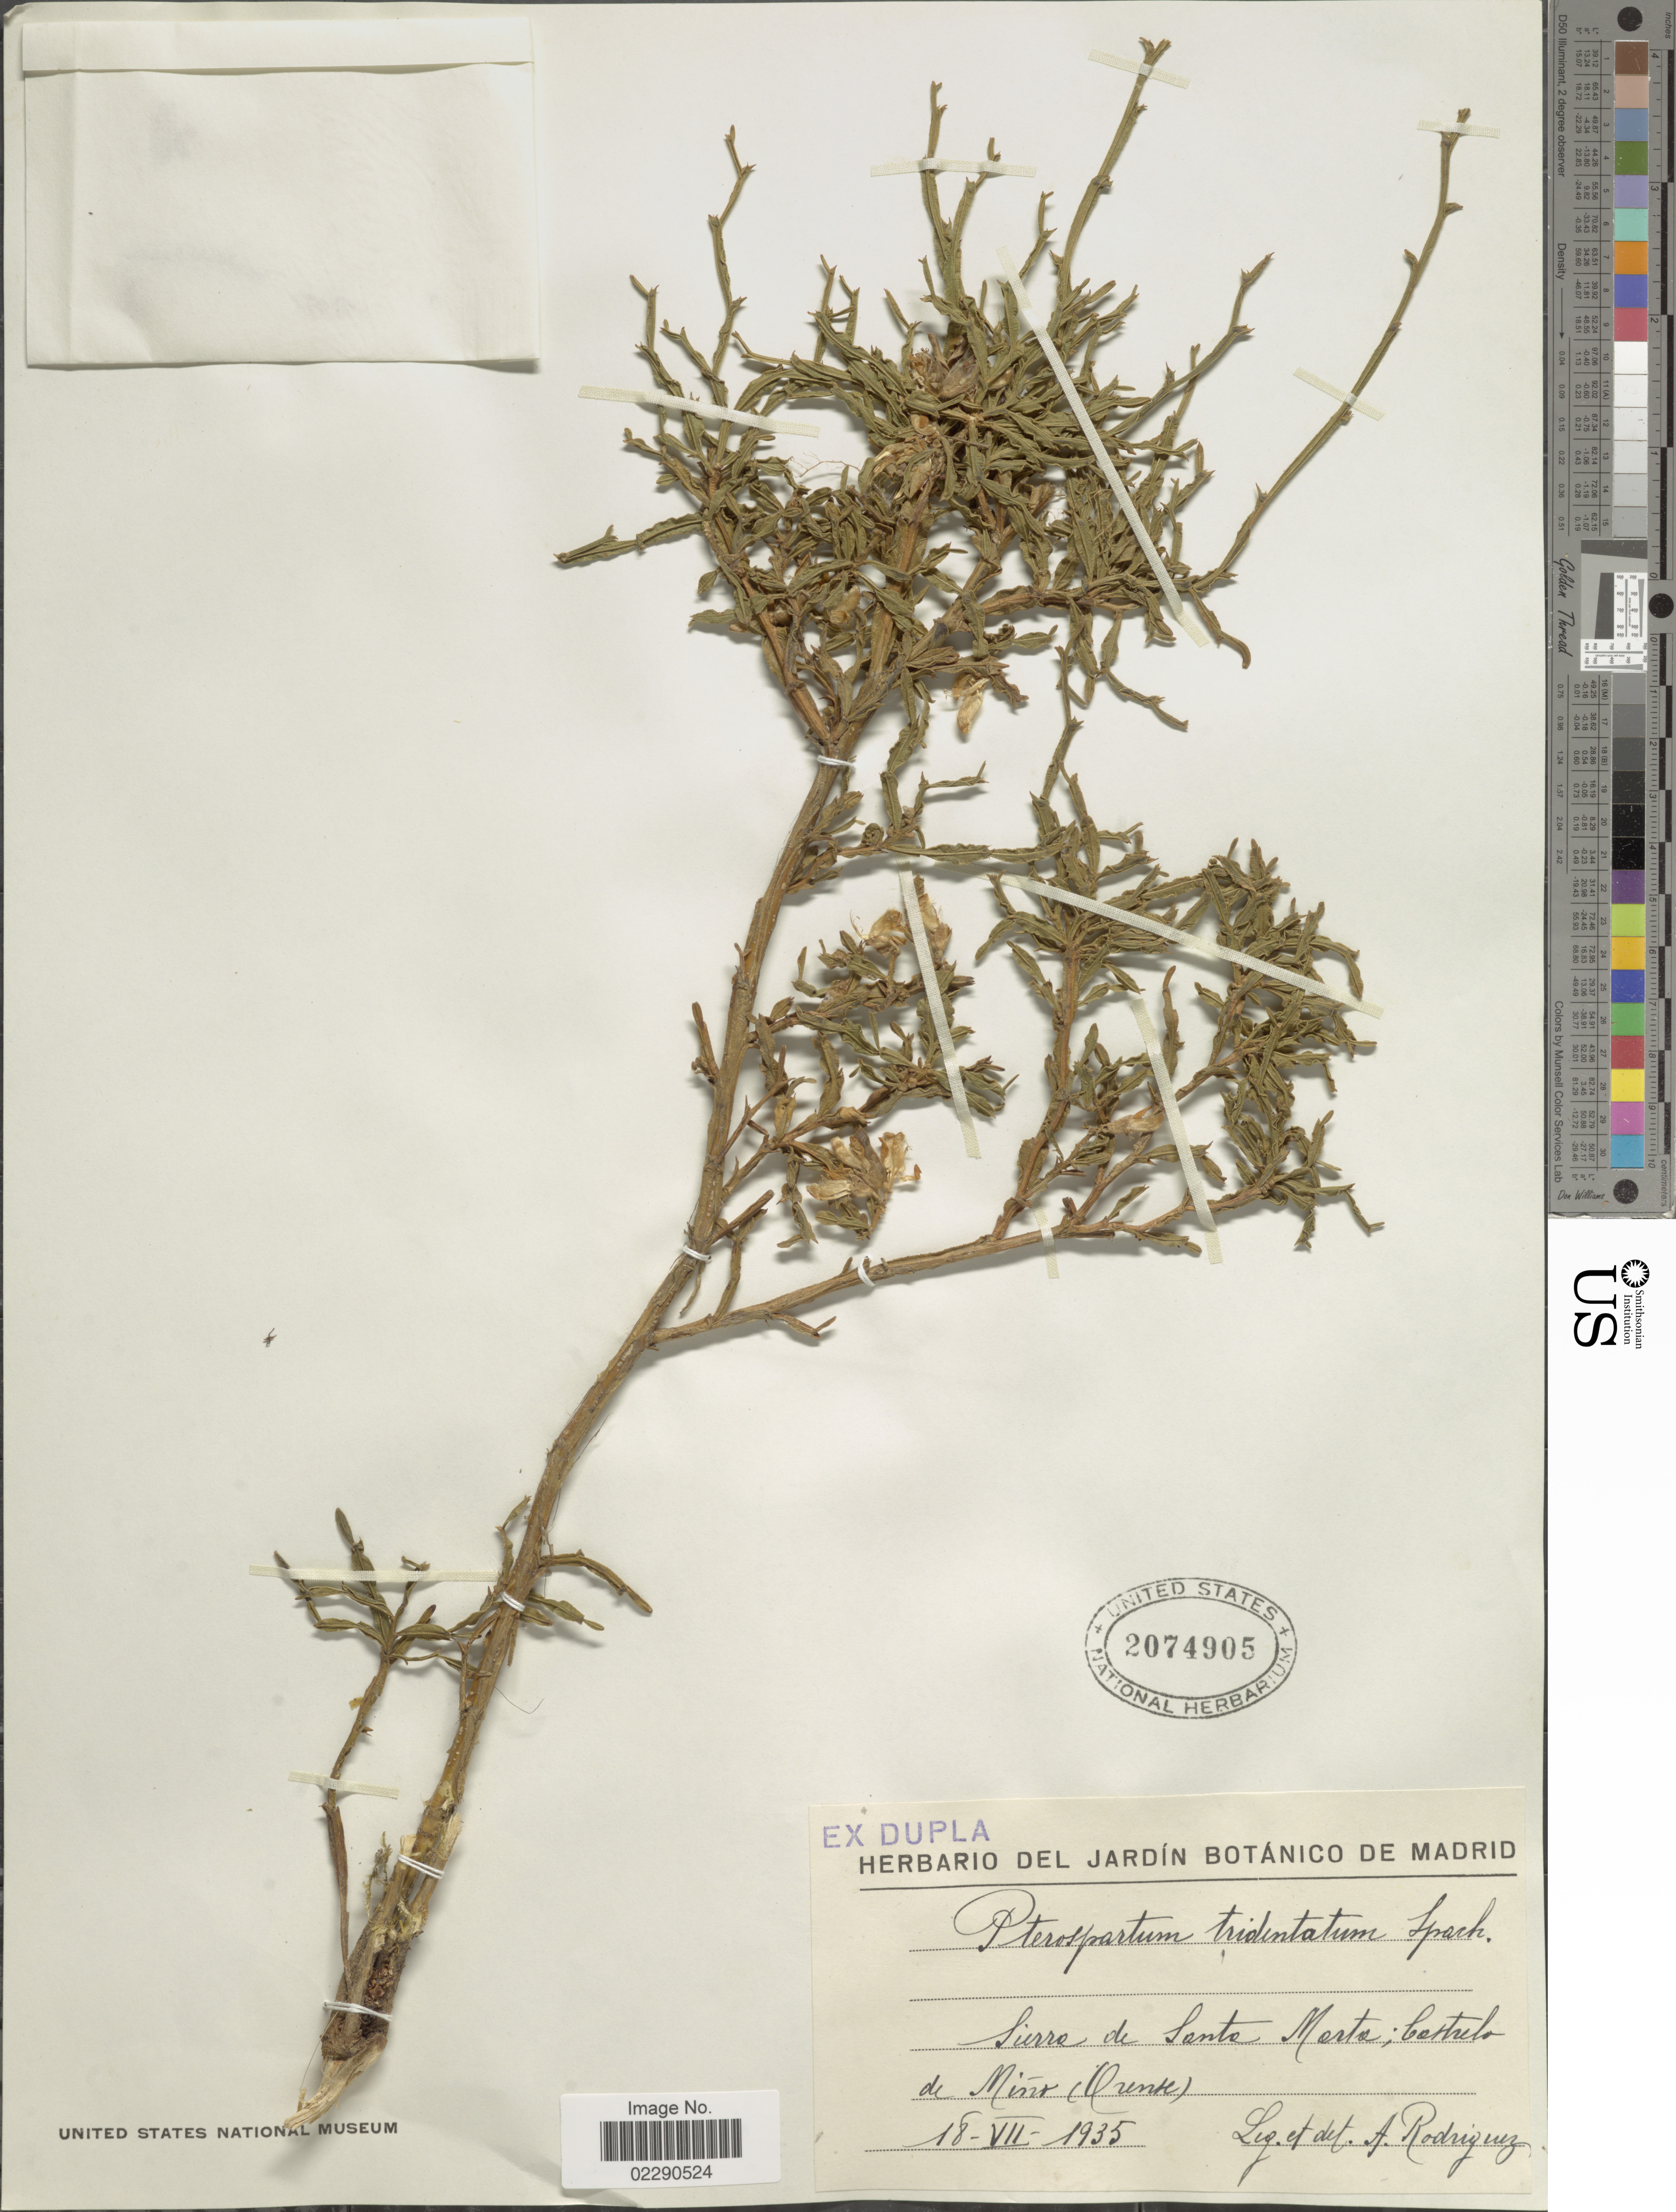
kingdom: Plantae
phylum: Tracheophyta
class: Magnoliopsida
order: Fabales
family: Fabaceae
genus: Genista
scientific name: Genista tridentata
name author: L.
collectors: A. Rodriguez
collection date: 1935-07-18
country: Spain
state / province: Galicia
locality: Sierra de Santa Marta, Castrelo de Miño (Ourense )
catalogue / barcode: US 2074905